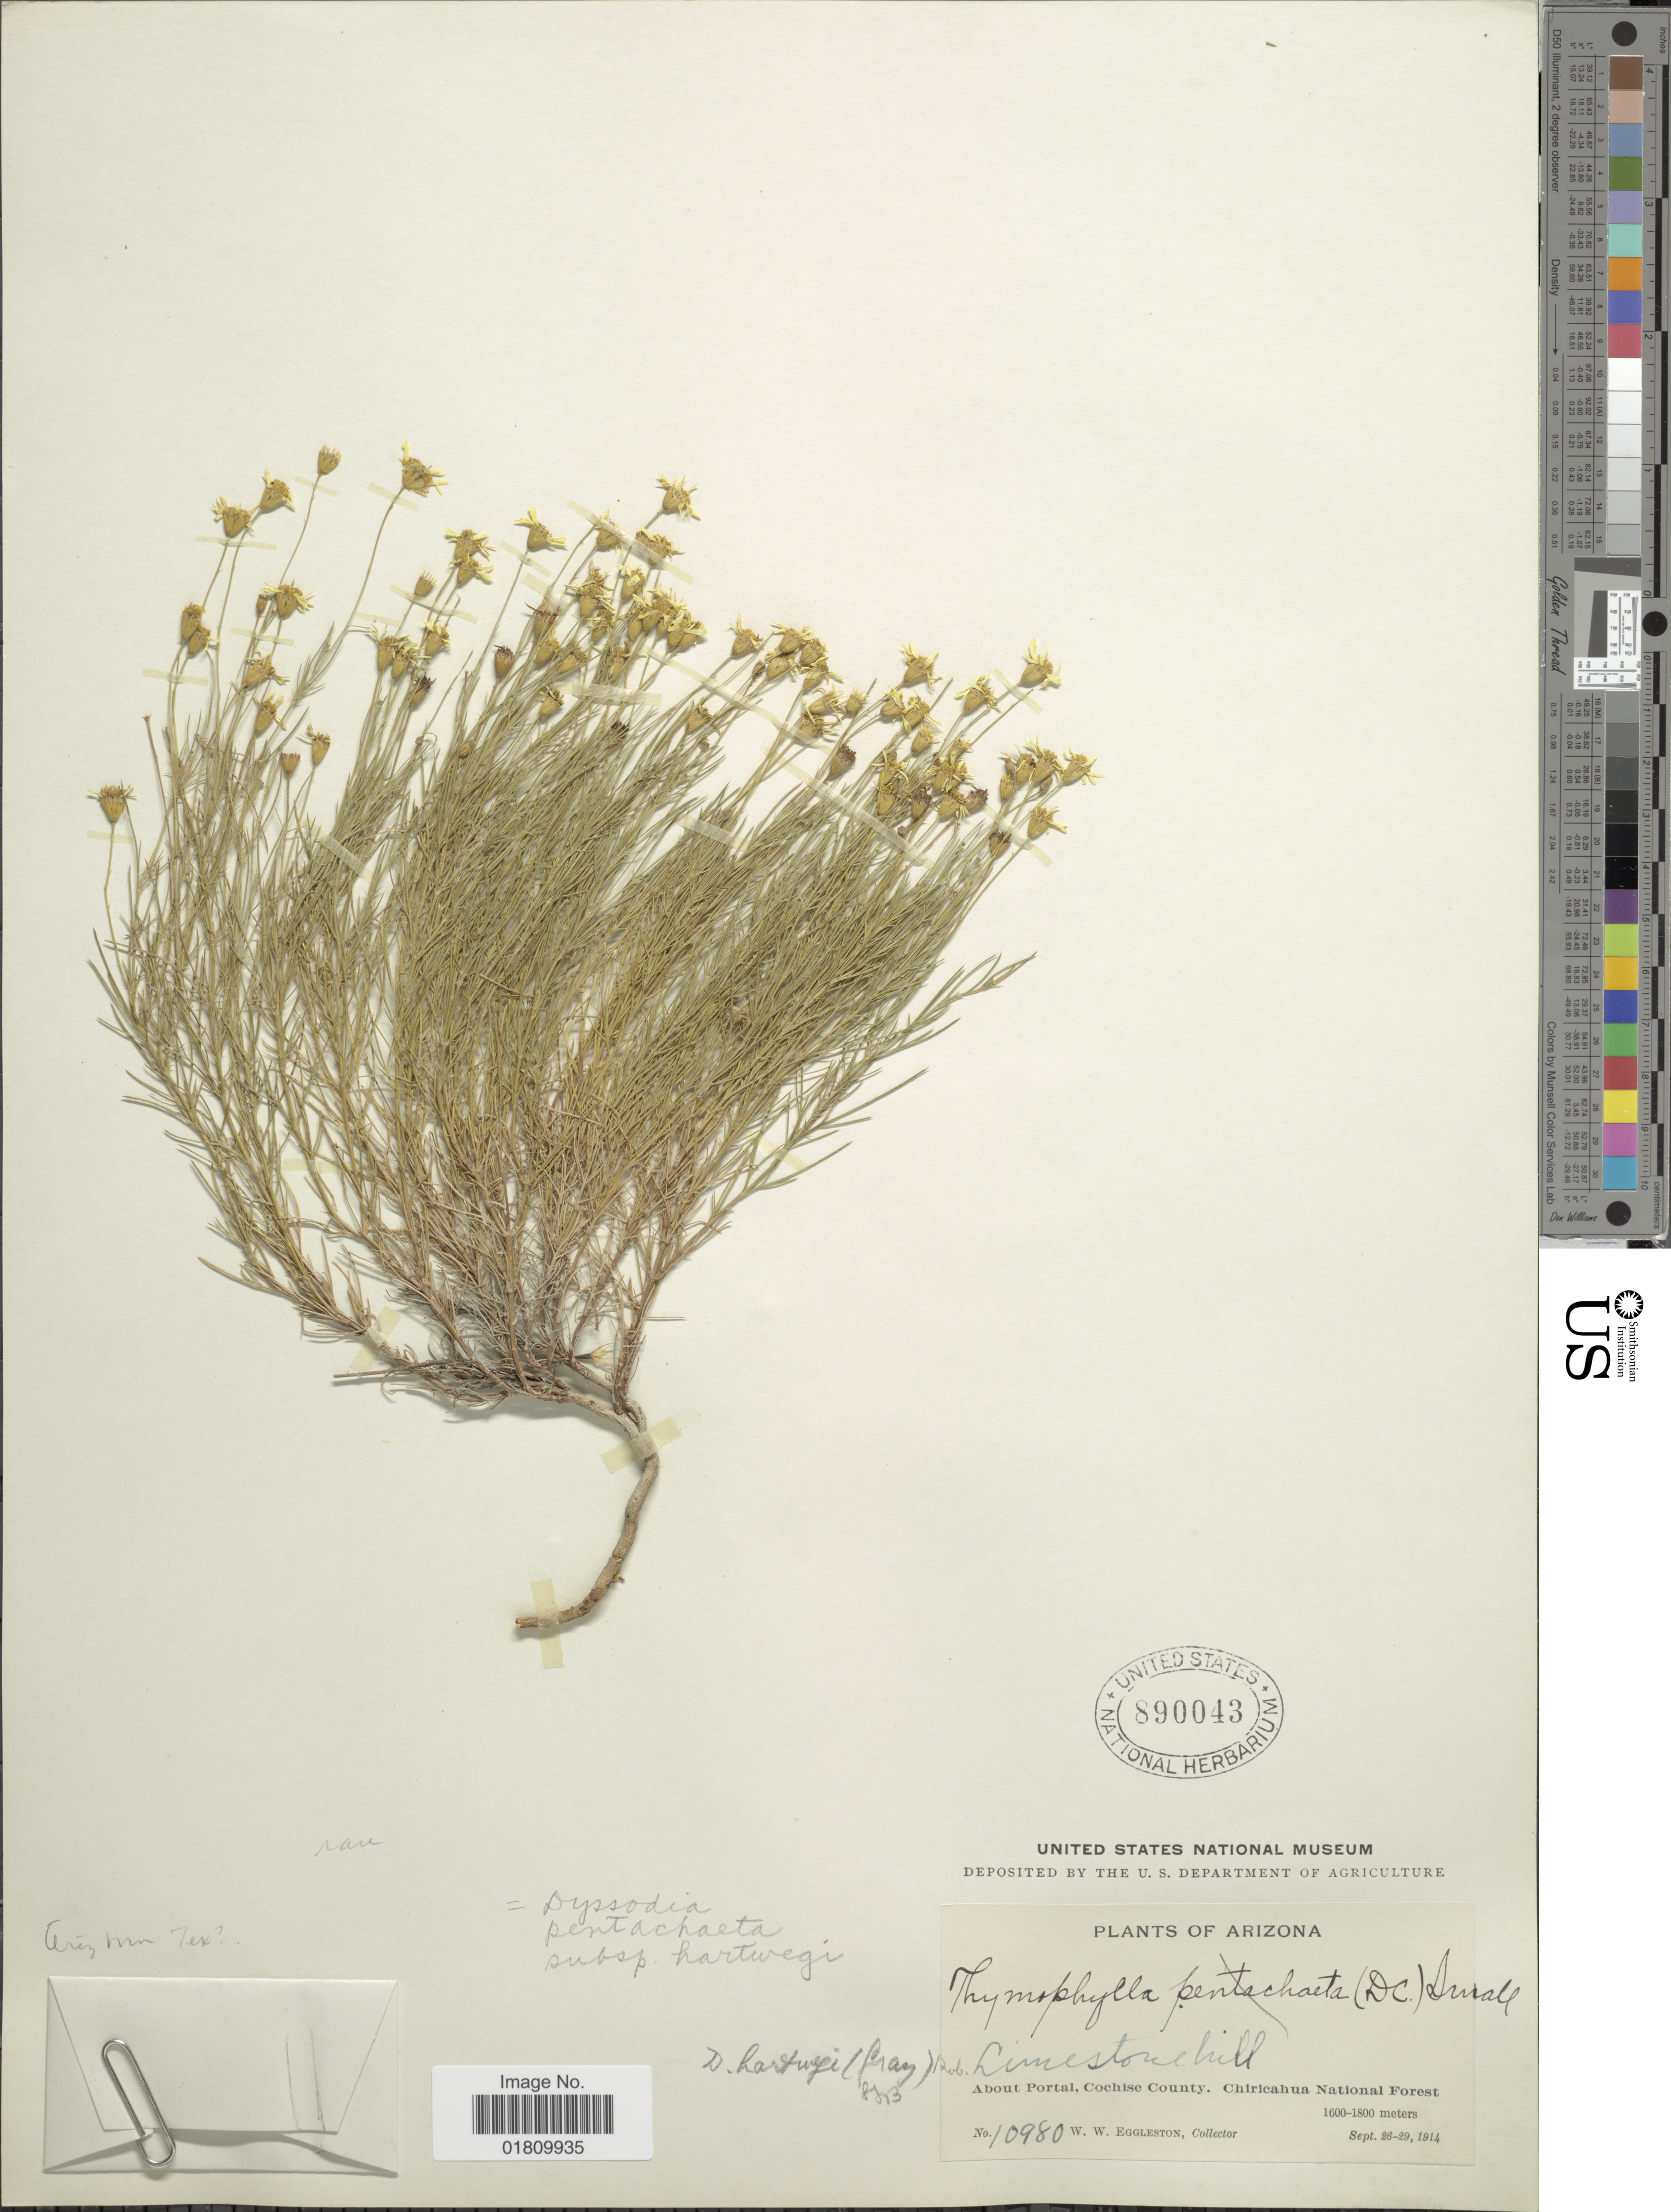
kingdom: Plantae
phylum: Tracheophyta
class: Magnoliopsida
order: Asterales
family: Asteraceae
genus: Thymophylla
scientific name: Thymophylla pentachaeta var. hartwegii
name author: (A. Gray) Strother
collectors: W. W. Eggleston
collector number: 10980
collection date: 1914-09-26/1914-09-29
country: United States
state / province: Arizona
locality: Limestone hill, about Portal, Cochise County, Chiricahua National Forest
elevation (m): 1600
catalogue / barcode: US 890043